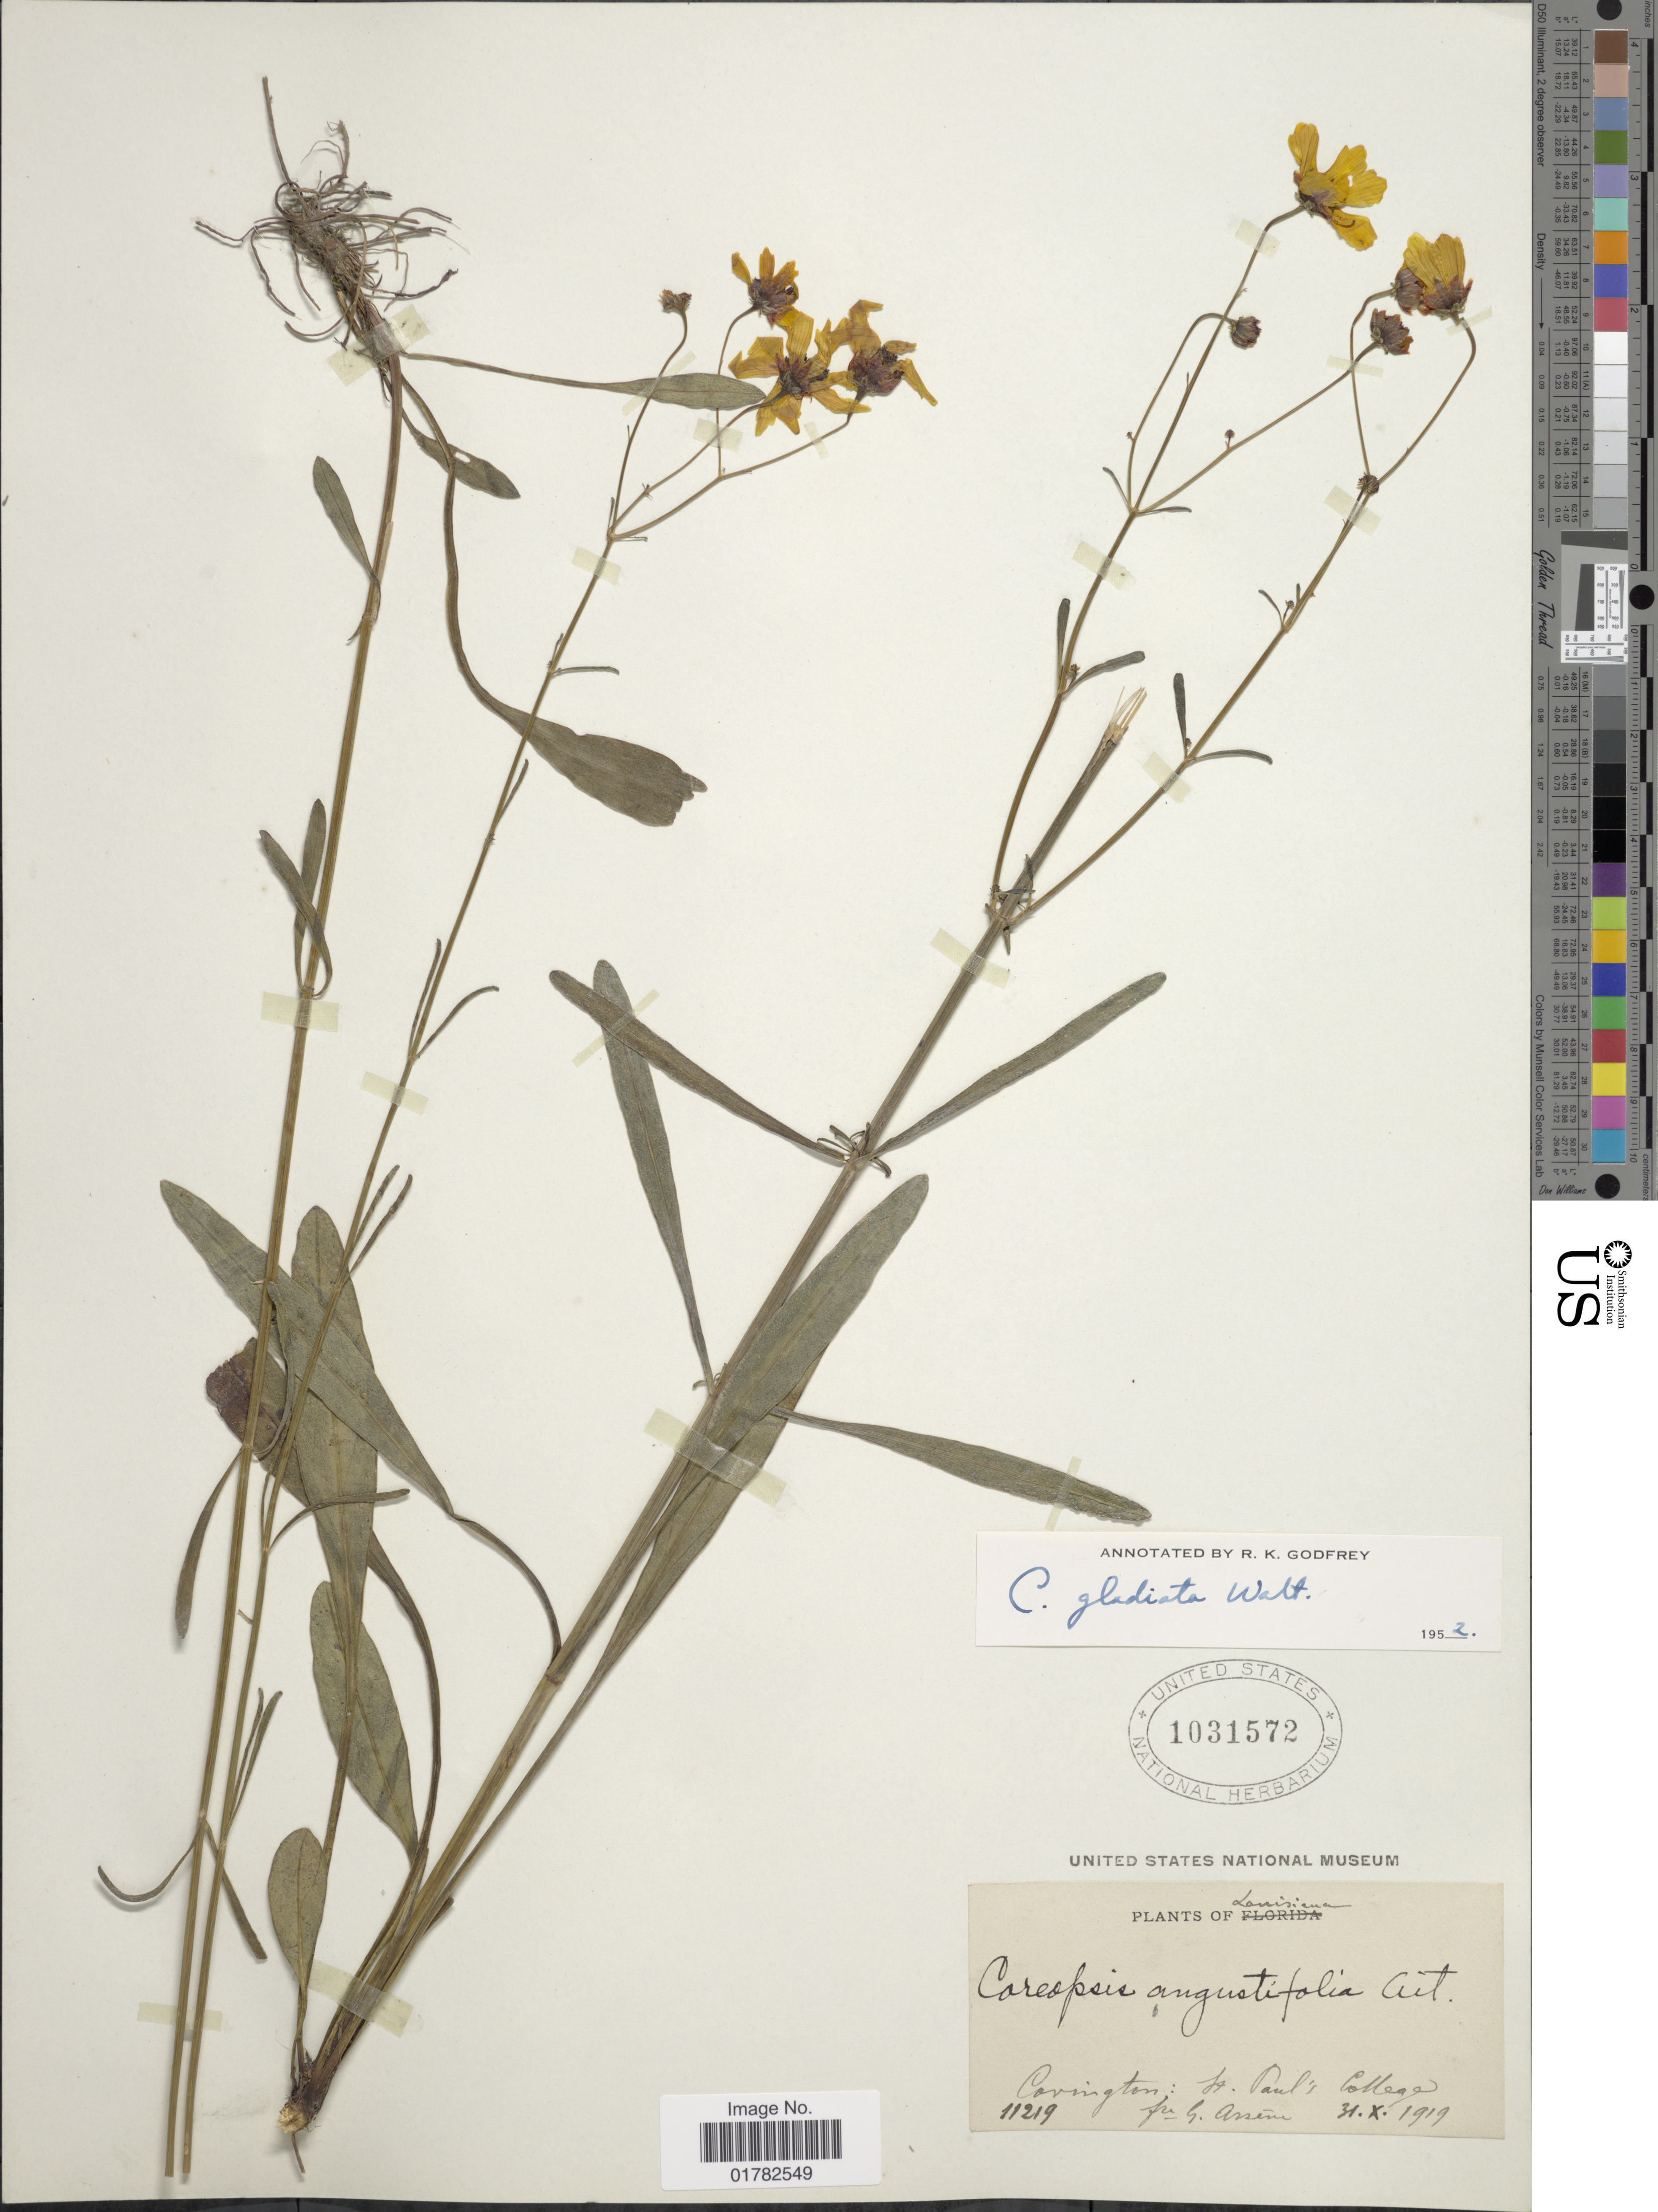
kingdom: Plantae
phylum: Tracheophyta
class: Magnoliopsida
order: Asterales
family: Asteraceae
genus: Coreopsis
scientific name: Coreopsis gladiata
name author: Walter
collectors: Bro. G. Arsène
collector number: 11219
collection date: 1919-10-31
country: United States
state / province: Louisiana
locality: Covington: St. Paul's College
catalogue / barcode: US 1031572